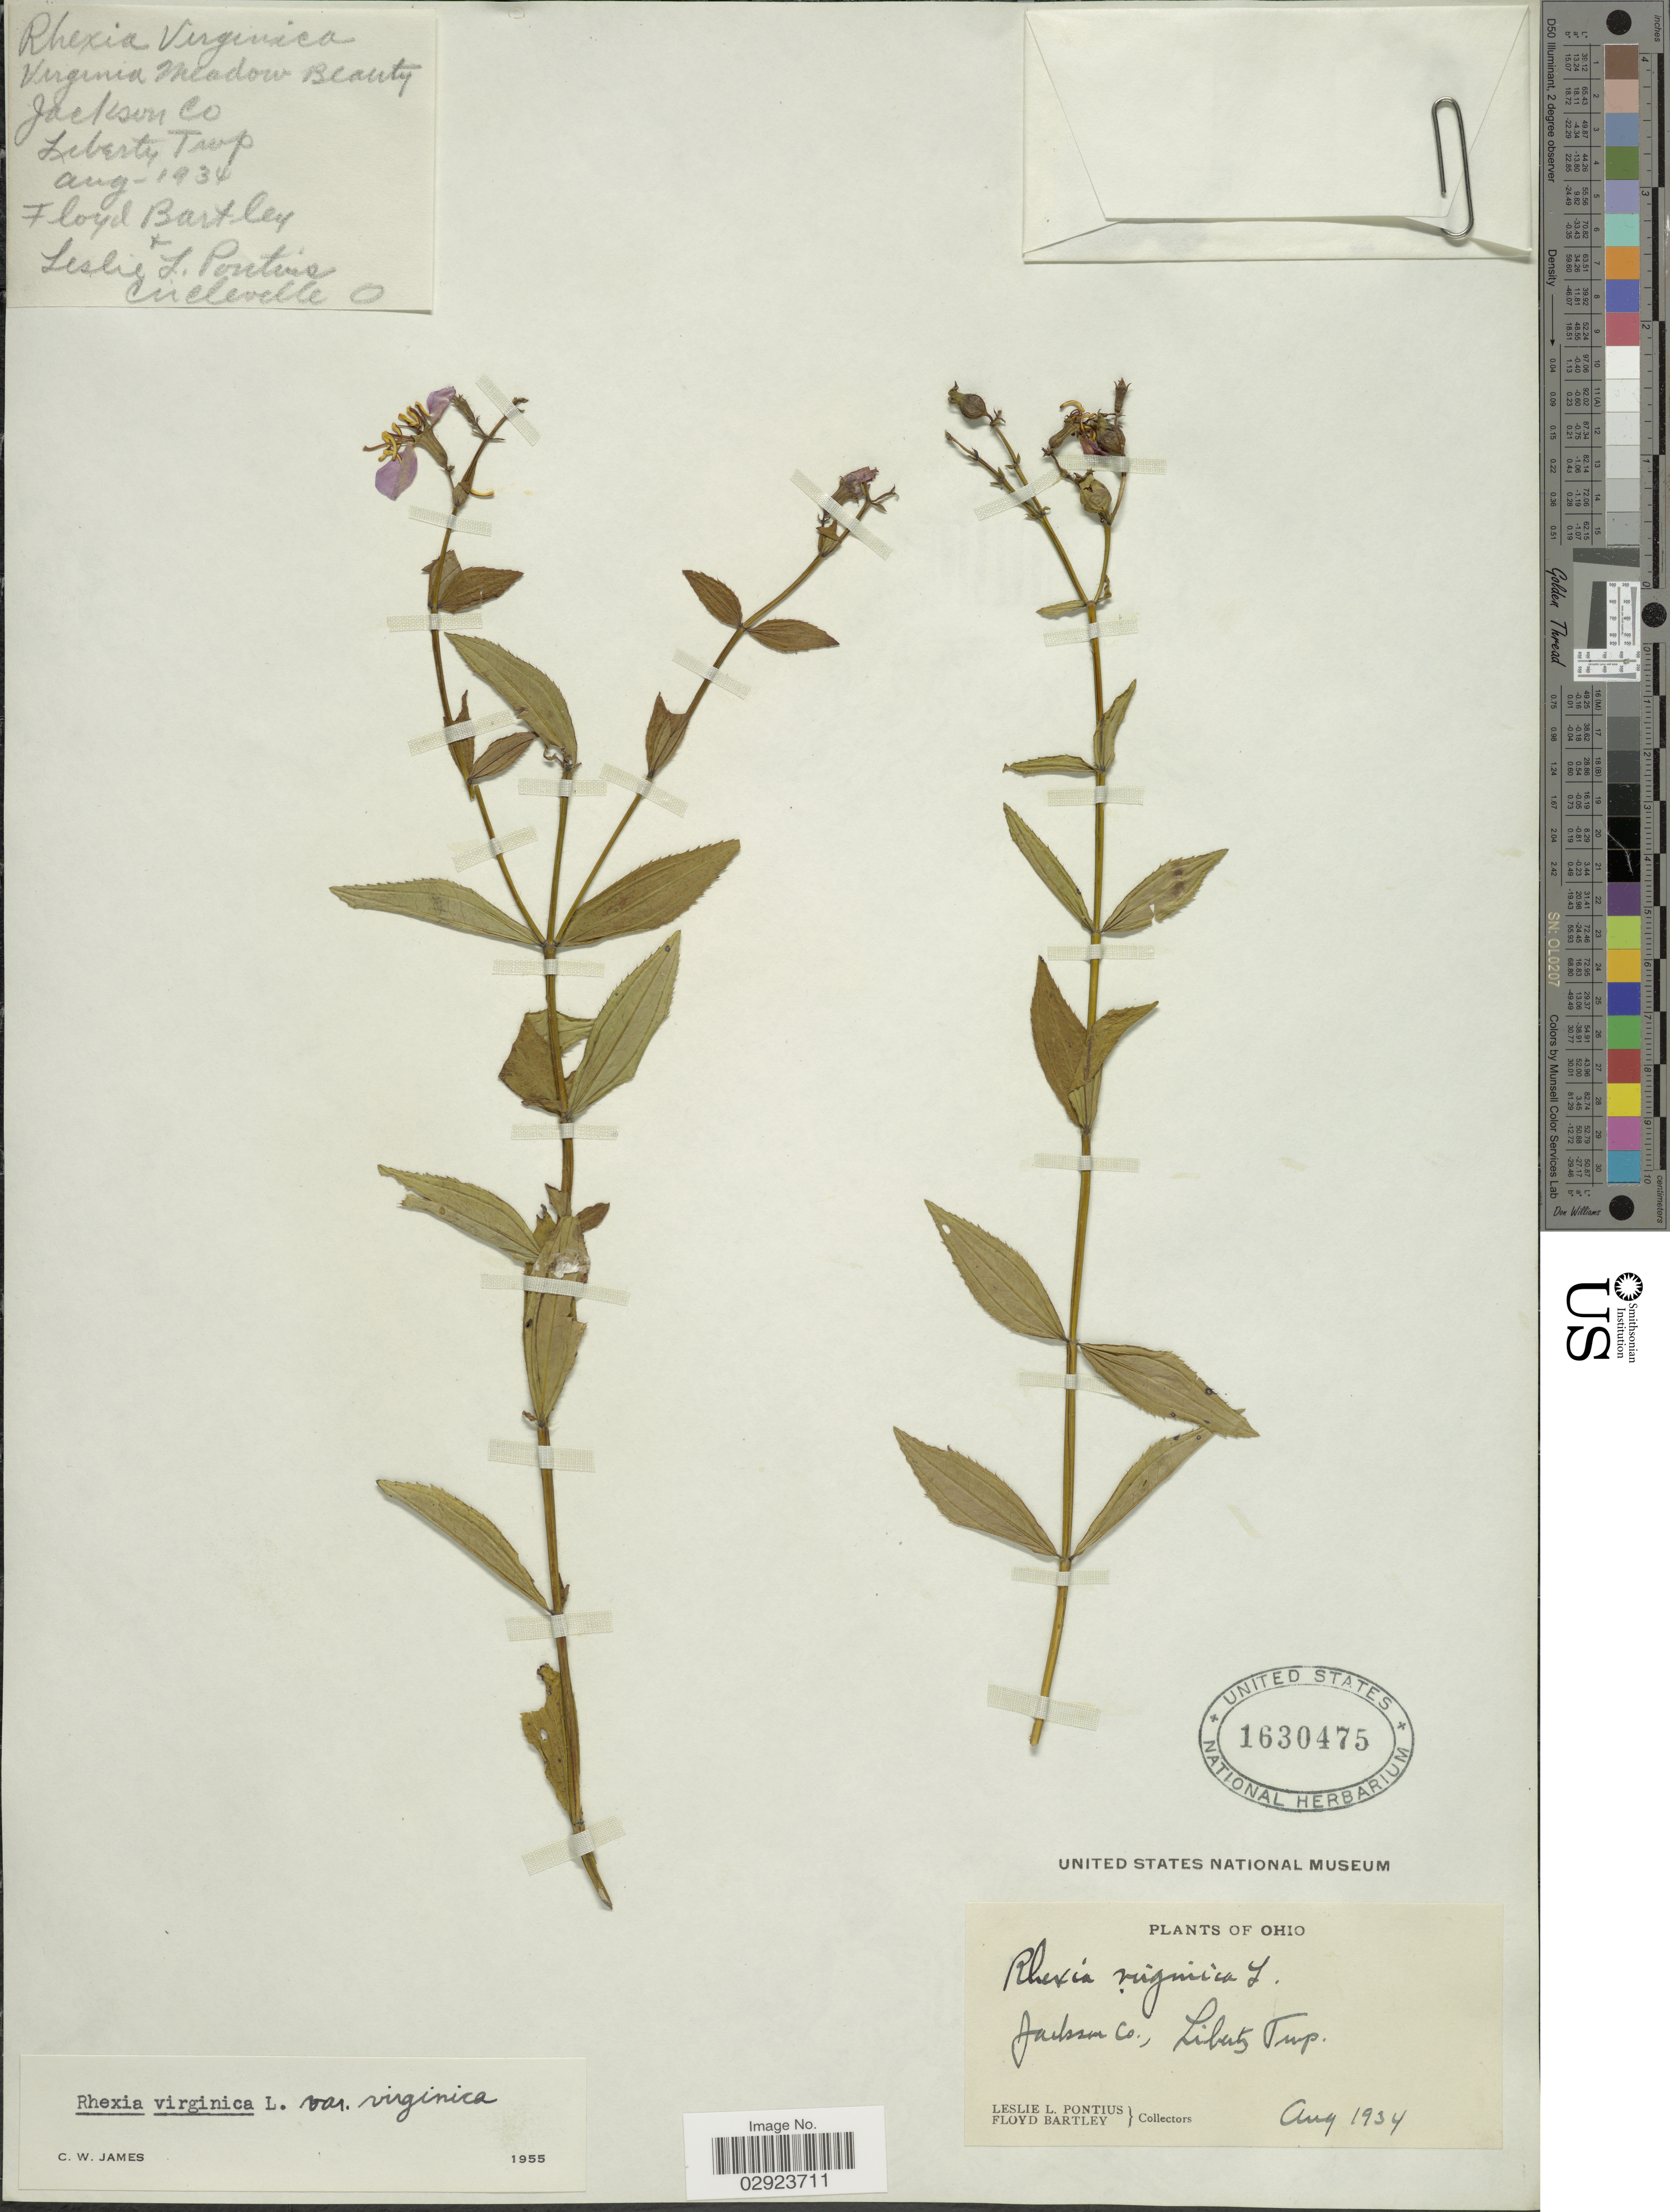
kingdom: Plantae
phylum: Tracheophyta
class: Magnoliopsida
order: Myrtales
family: Melastomataceae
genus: Rhexia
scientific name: Rhexia virginica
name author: L.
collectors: L. Pontius & F. Bartley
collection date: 1934-08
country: United States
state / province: Ohio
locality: Jackson Co., Liberty Twp.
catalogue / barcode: US 1630475